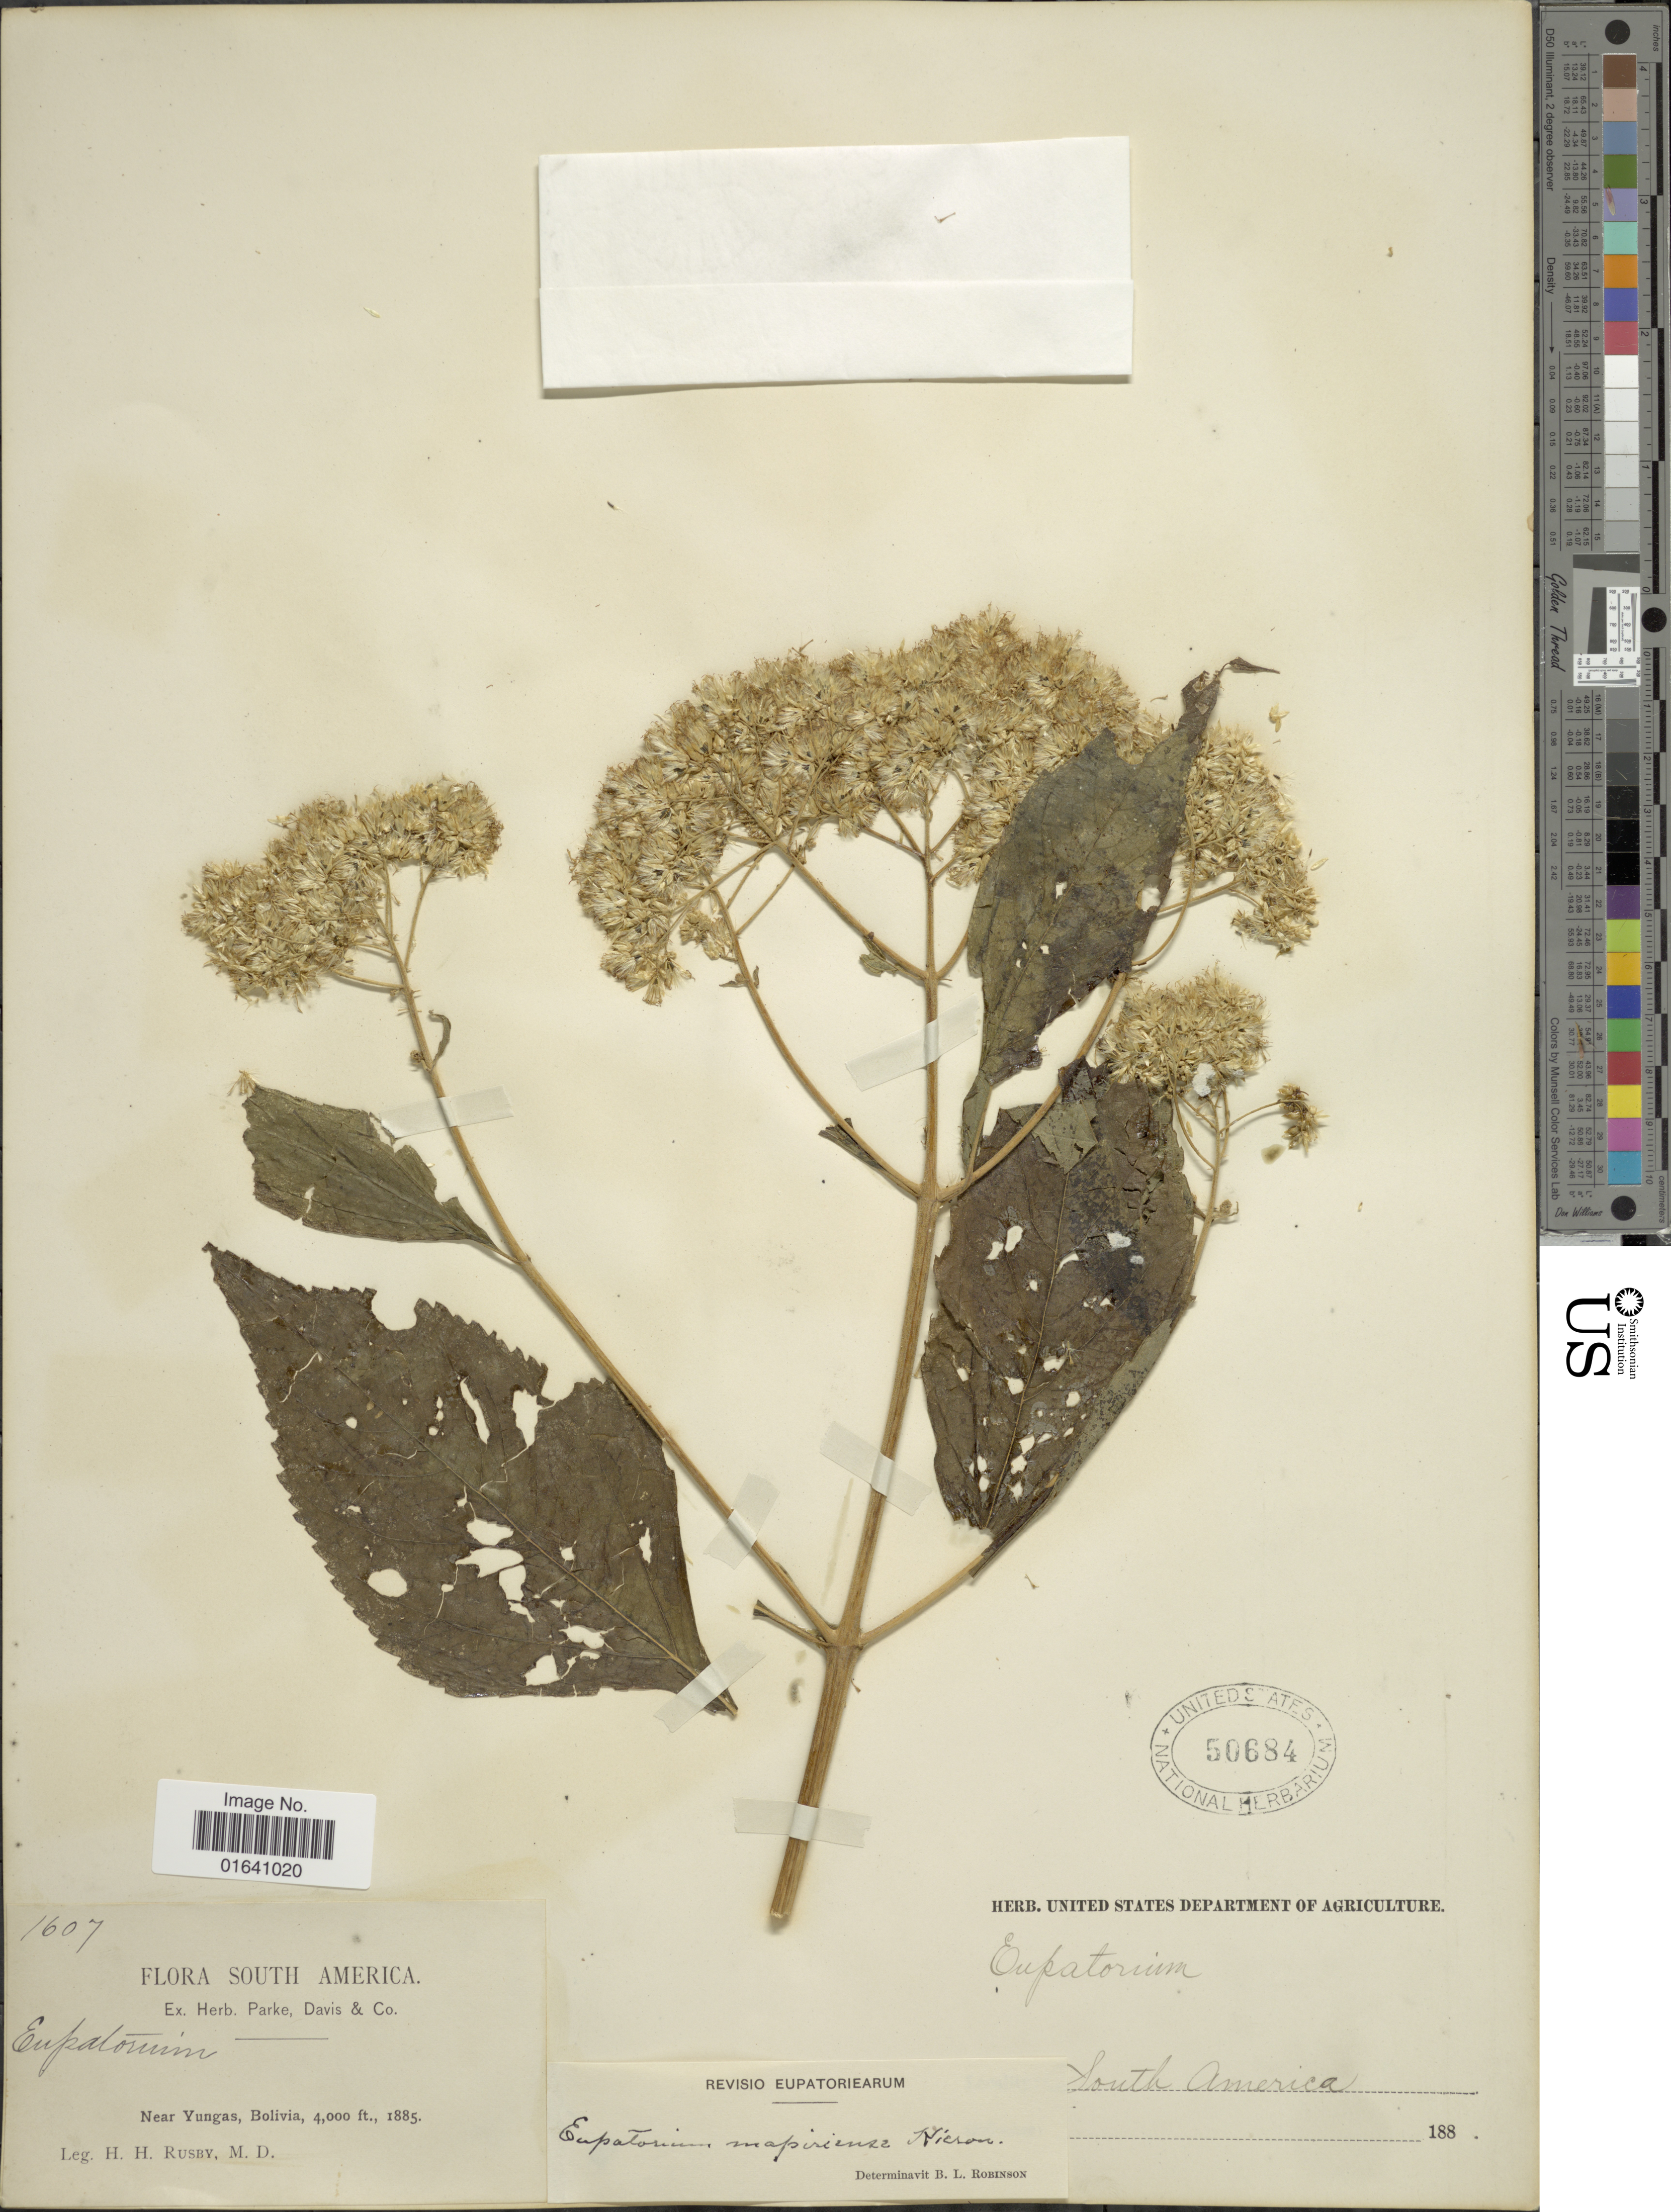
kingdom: Plantae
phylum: Tracheophyta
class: Magnoliopsida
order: Asterales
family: Asteraceae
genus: Austroeupatorium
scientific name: Austroeupatorium decemflorum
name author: (DC.) R.M. King & H. Rob.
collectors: H. H. Rusby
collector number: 1607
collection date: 1885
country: Bolivia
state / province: La Paz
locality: Near Yungas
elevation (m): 1219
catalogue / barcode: US 50684